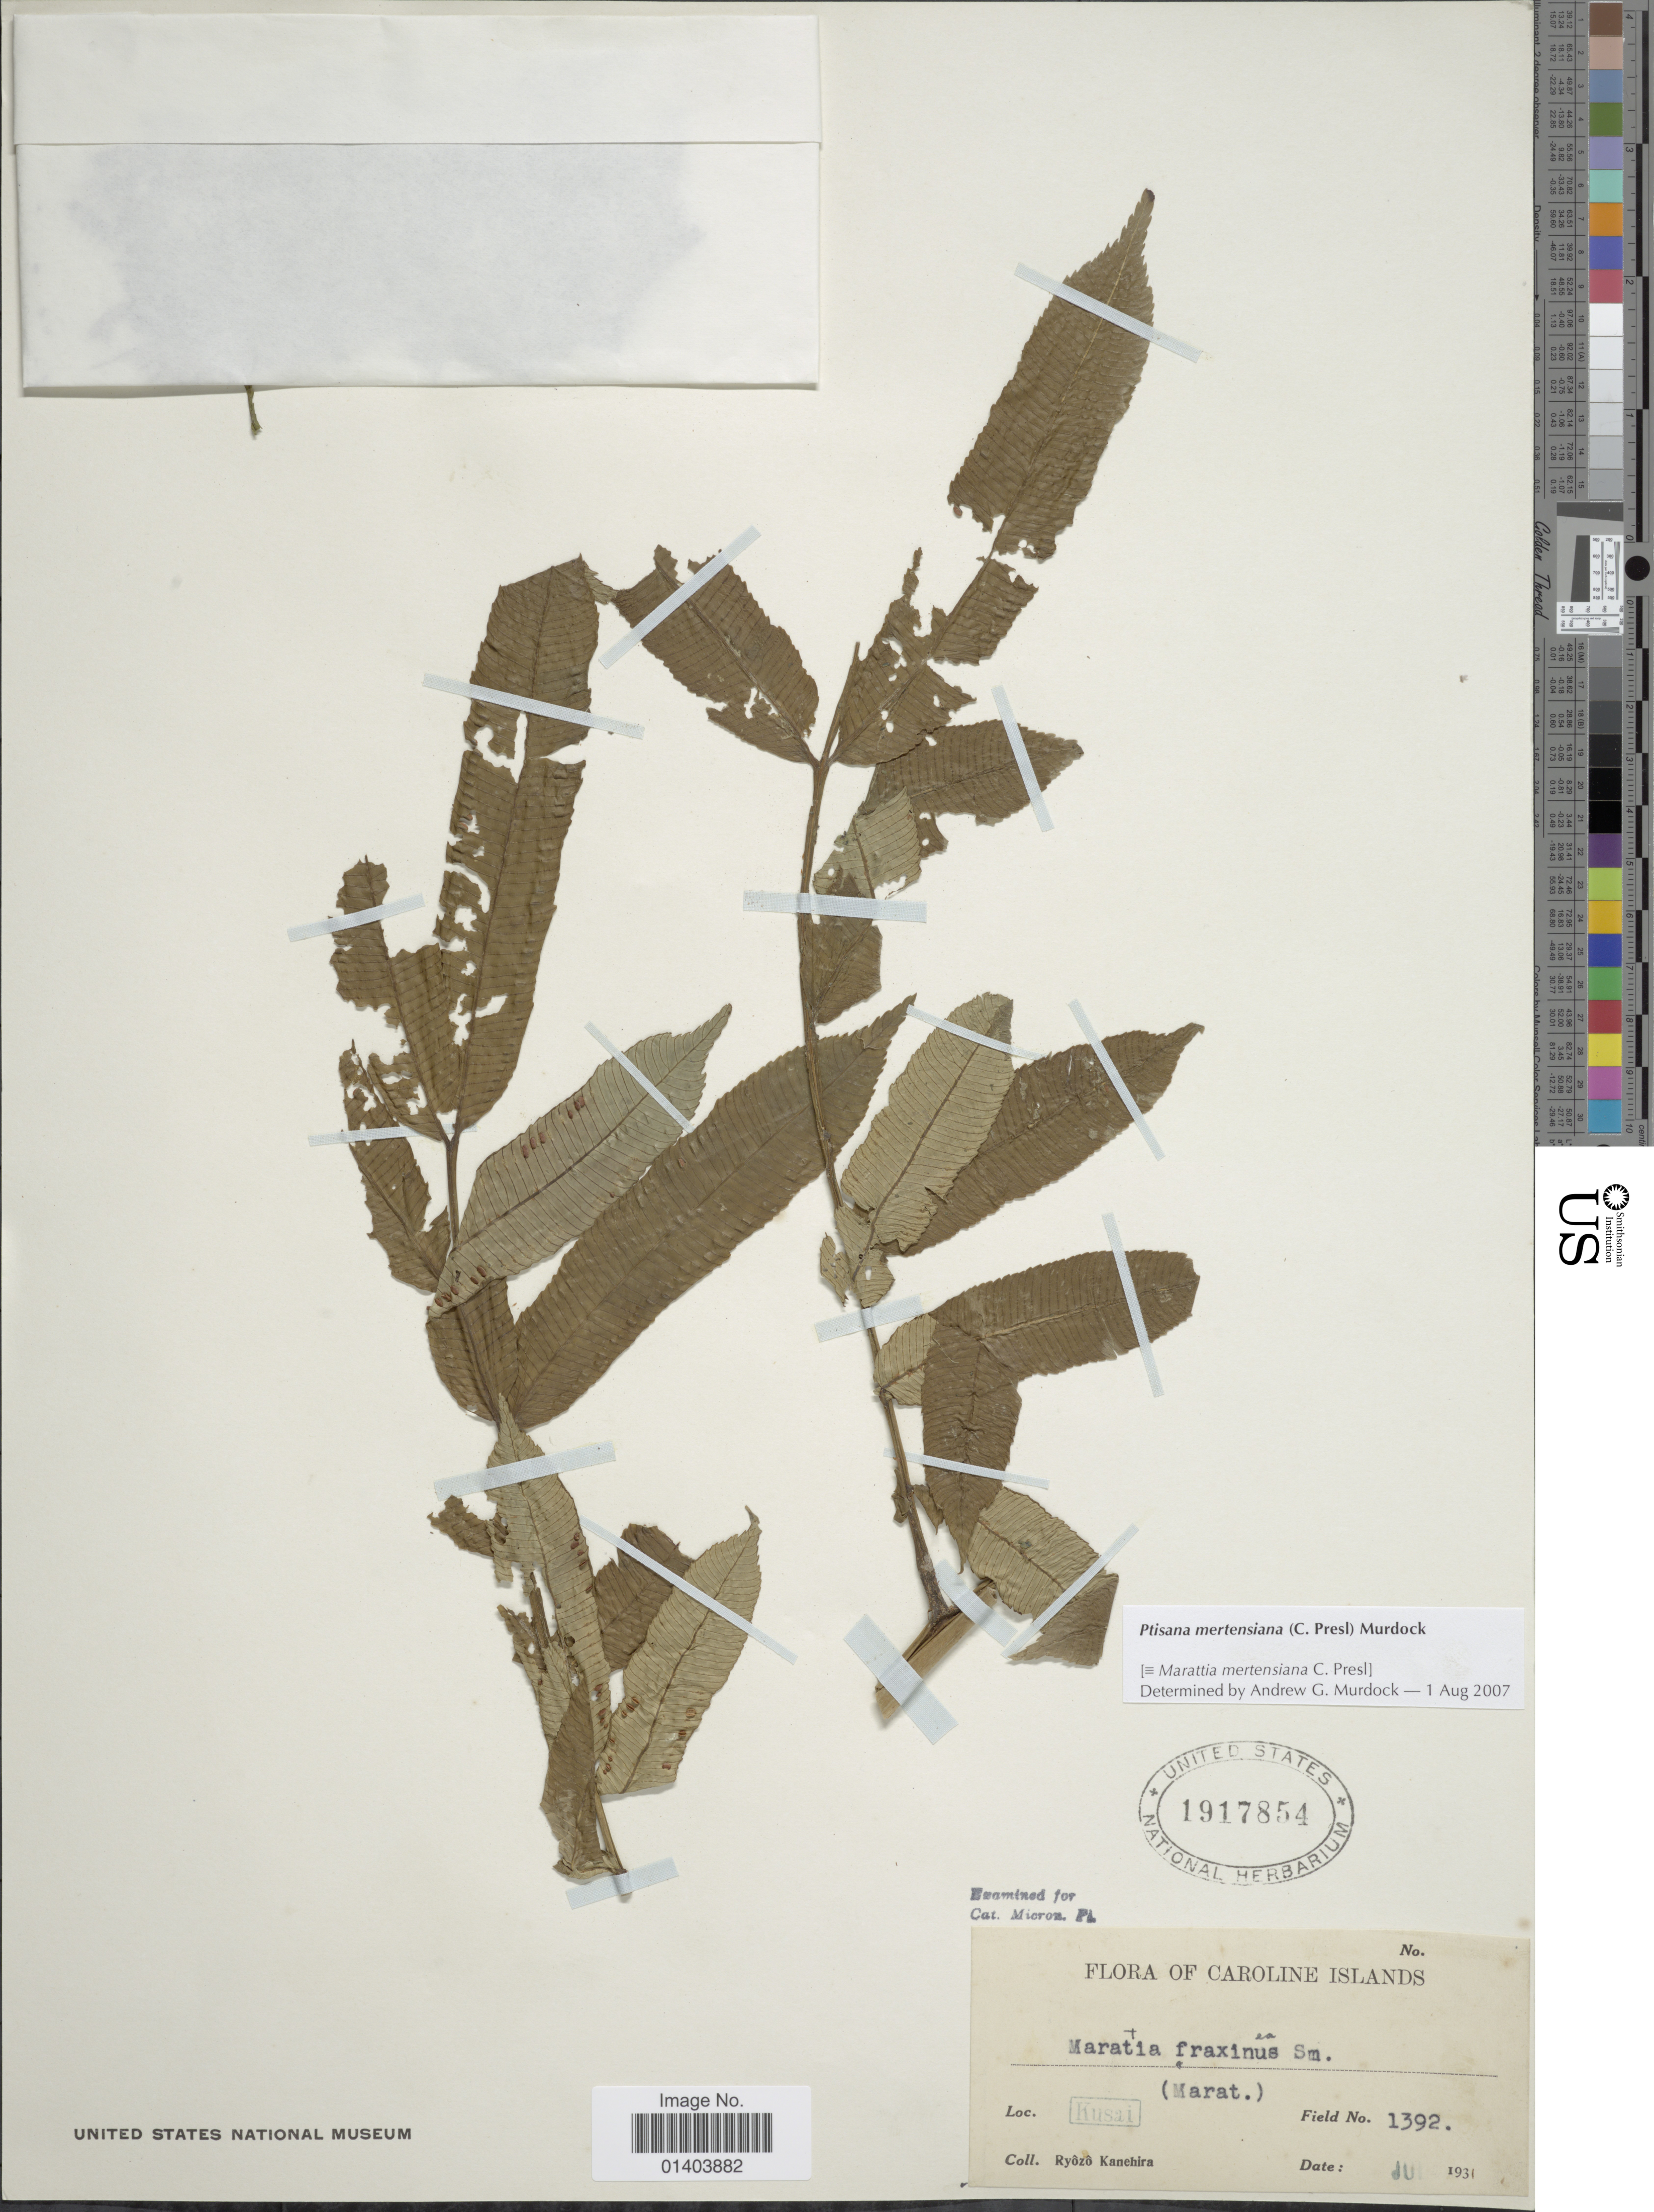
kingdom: Plantae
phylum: Tracheophyta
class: Polypodiopsida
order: Marattiales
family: Marattiaceae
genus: Ptisana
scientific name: Ptisana mertensiana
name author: (C. Presl) Murdock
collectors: R. Kanehira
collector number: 1392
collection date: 1931-07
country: Micronesia, Federated States of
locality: Caroline Islands, Kusai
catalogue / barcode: US 1917854